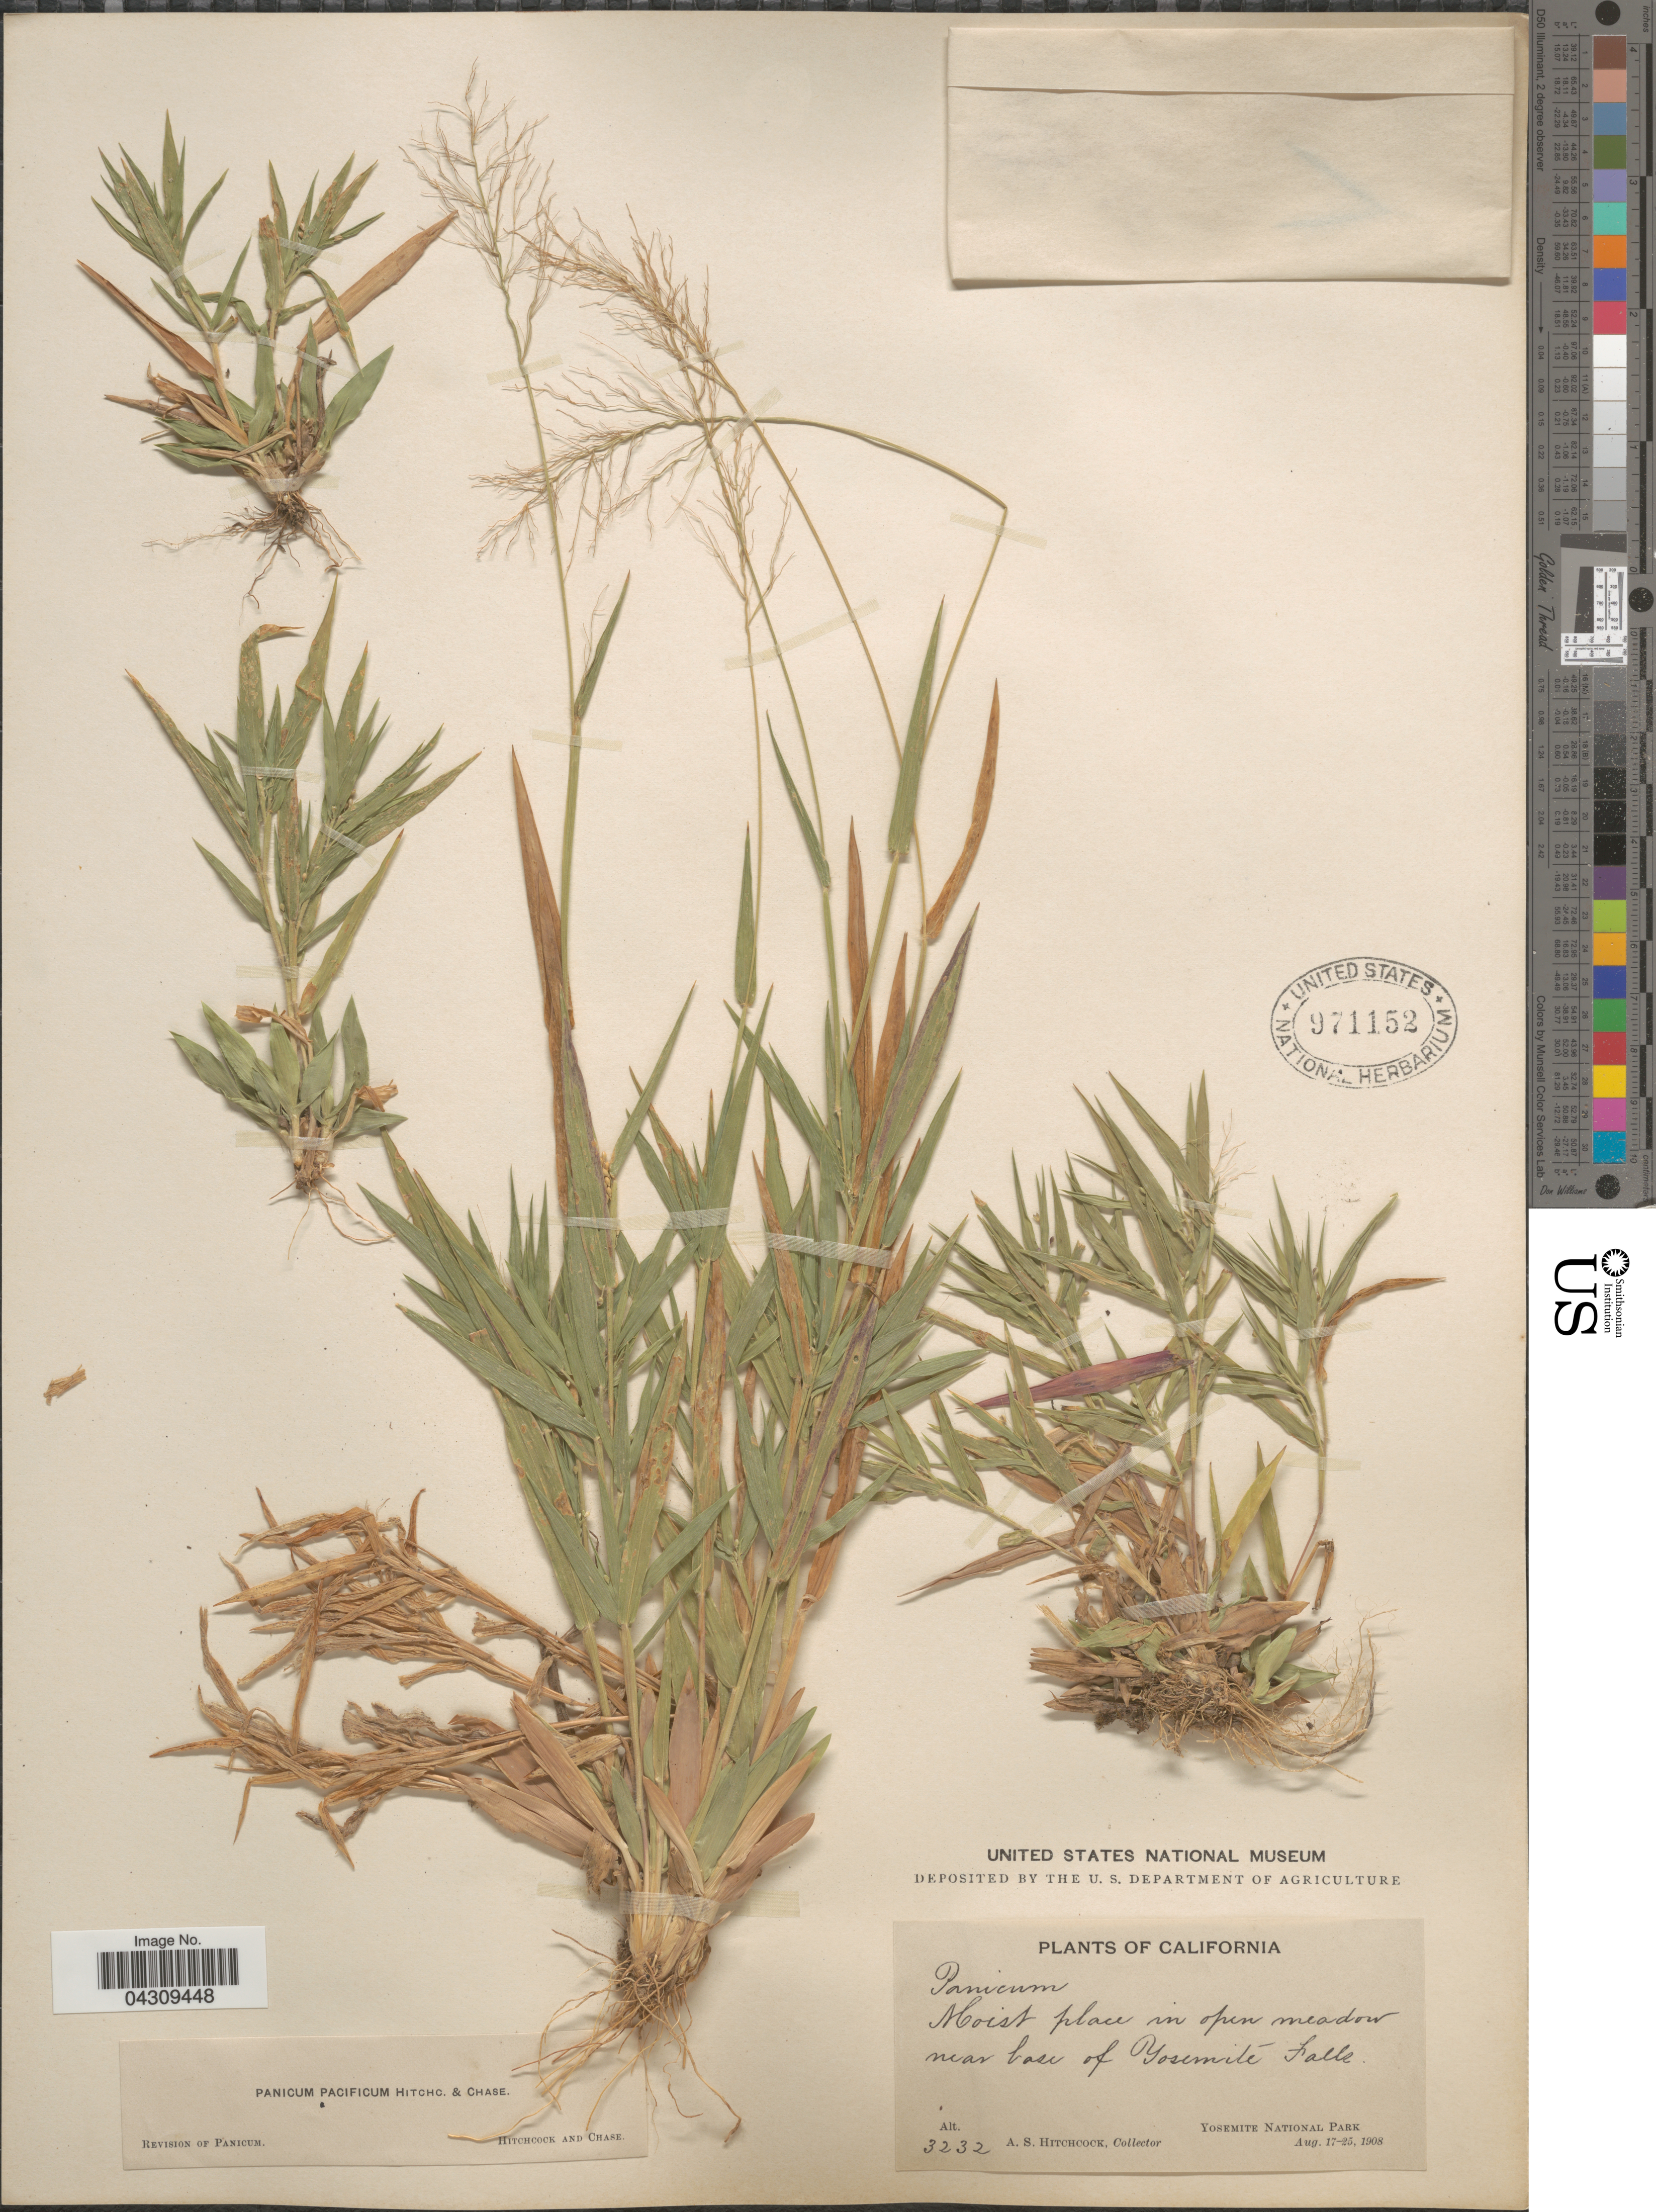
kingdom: Plantae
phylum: Tracheophyta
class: Liliopsida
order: Poales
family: Poaceae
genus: Dichanthelium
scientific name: Dichanthelium acuminatum var. acuminatum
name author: (Sw.) Gould & C.A. Clark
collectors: A. S. Hitchcock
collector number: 3232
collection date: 1908-08-17/1908-08-25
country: United States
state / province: California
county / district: Mariposa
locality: Moist place in open meadow near base of Yosemite Falls. Yosemite National Park.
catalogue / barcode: US 971152